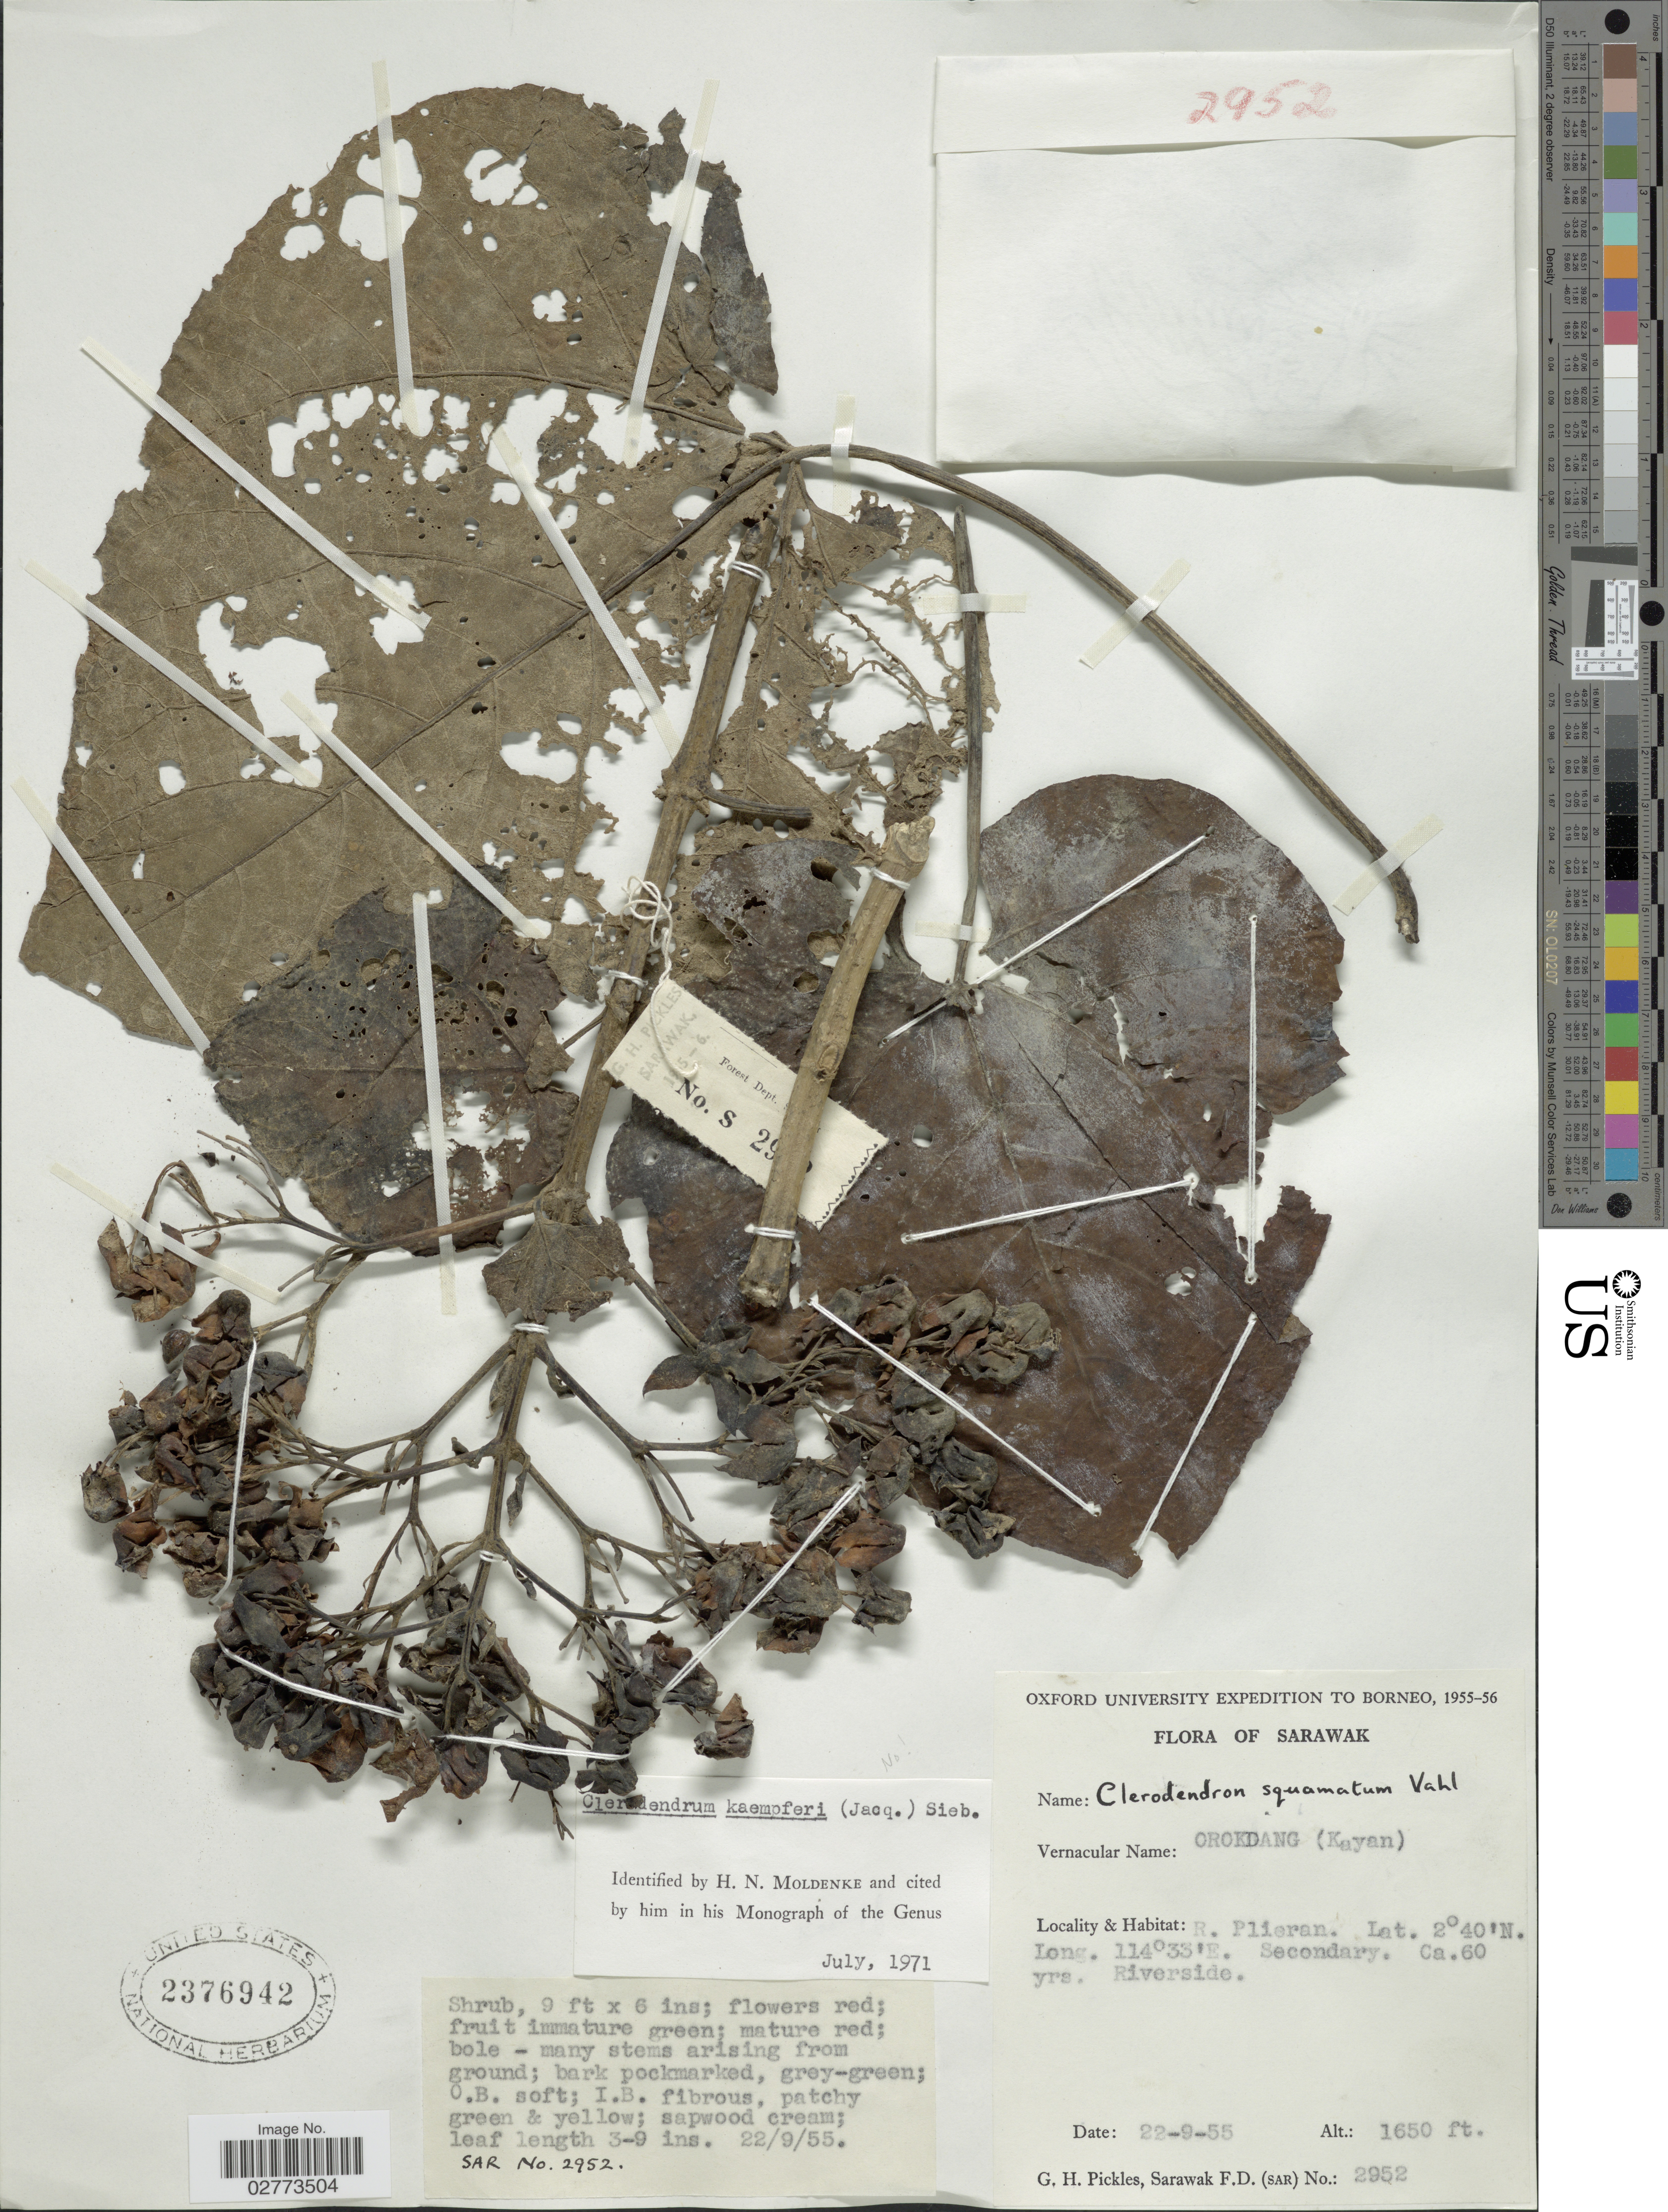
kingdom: Plantae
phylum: Tracheophyta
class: Magnoliopsida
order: Lamiales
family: Lamiaceae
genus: Clerodendrum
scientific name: Clerodendrum kaempferi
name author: (Jacq.) Siebold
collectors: G. Pickles & F. Sarawak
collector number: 2952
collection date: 1955-09-22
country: Malaysia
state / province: Sarawak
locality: R. Plieran, Ca. 60 yrs. Riverside.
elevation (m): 503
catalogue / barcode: US 2376942